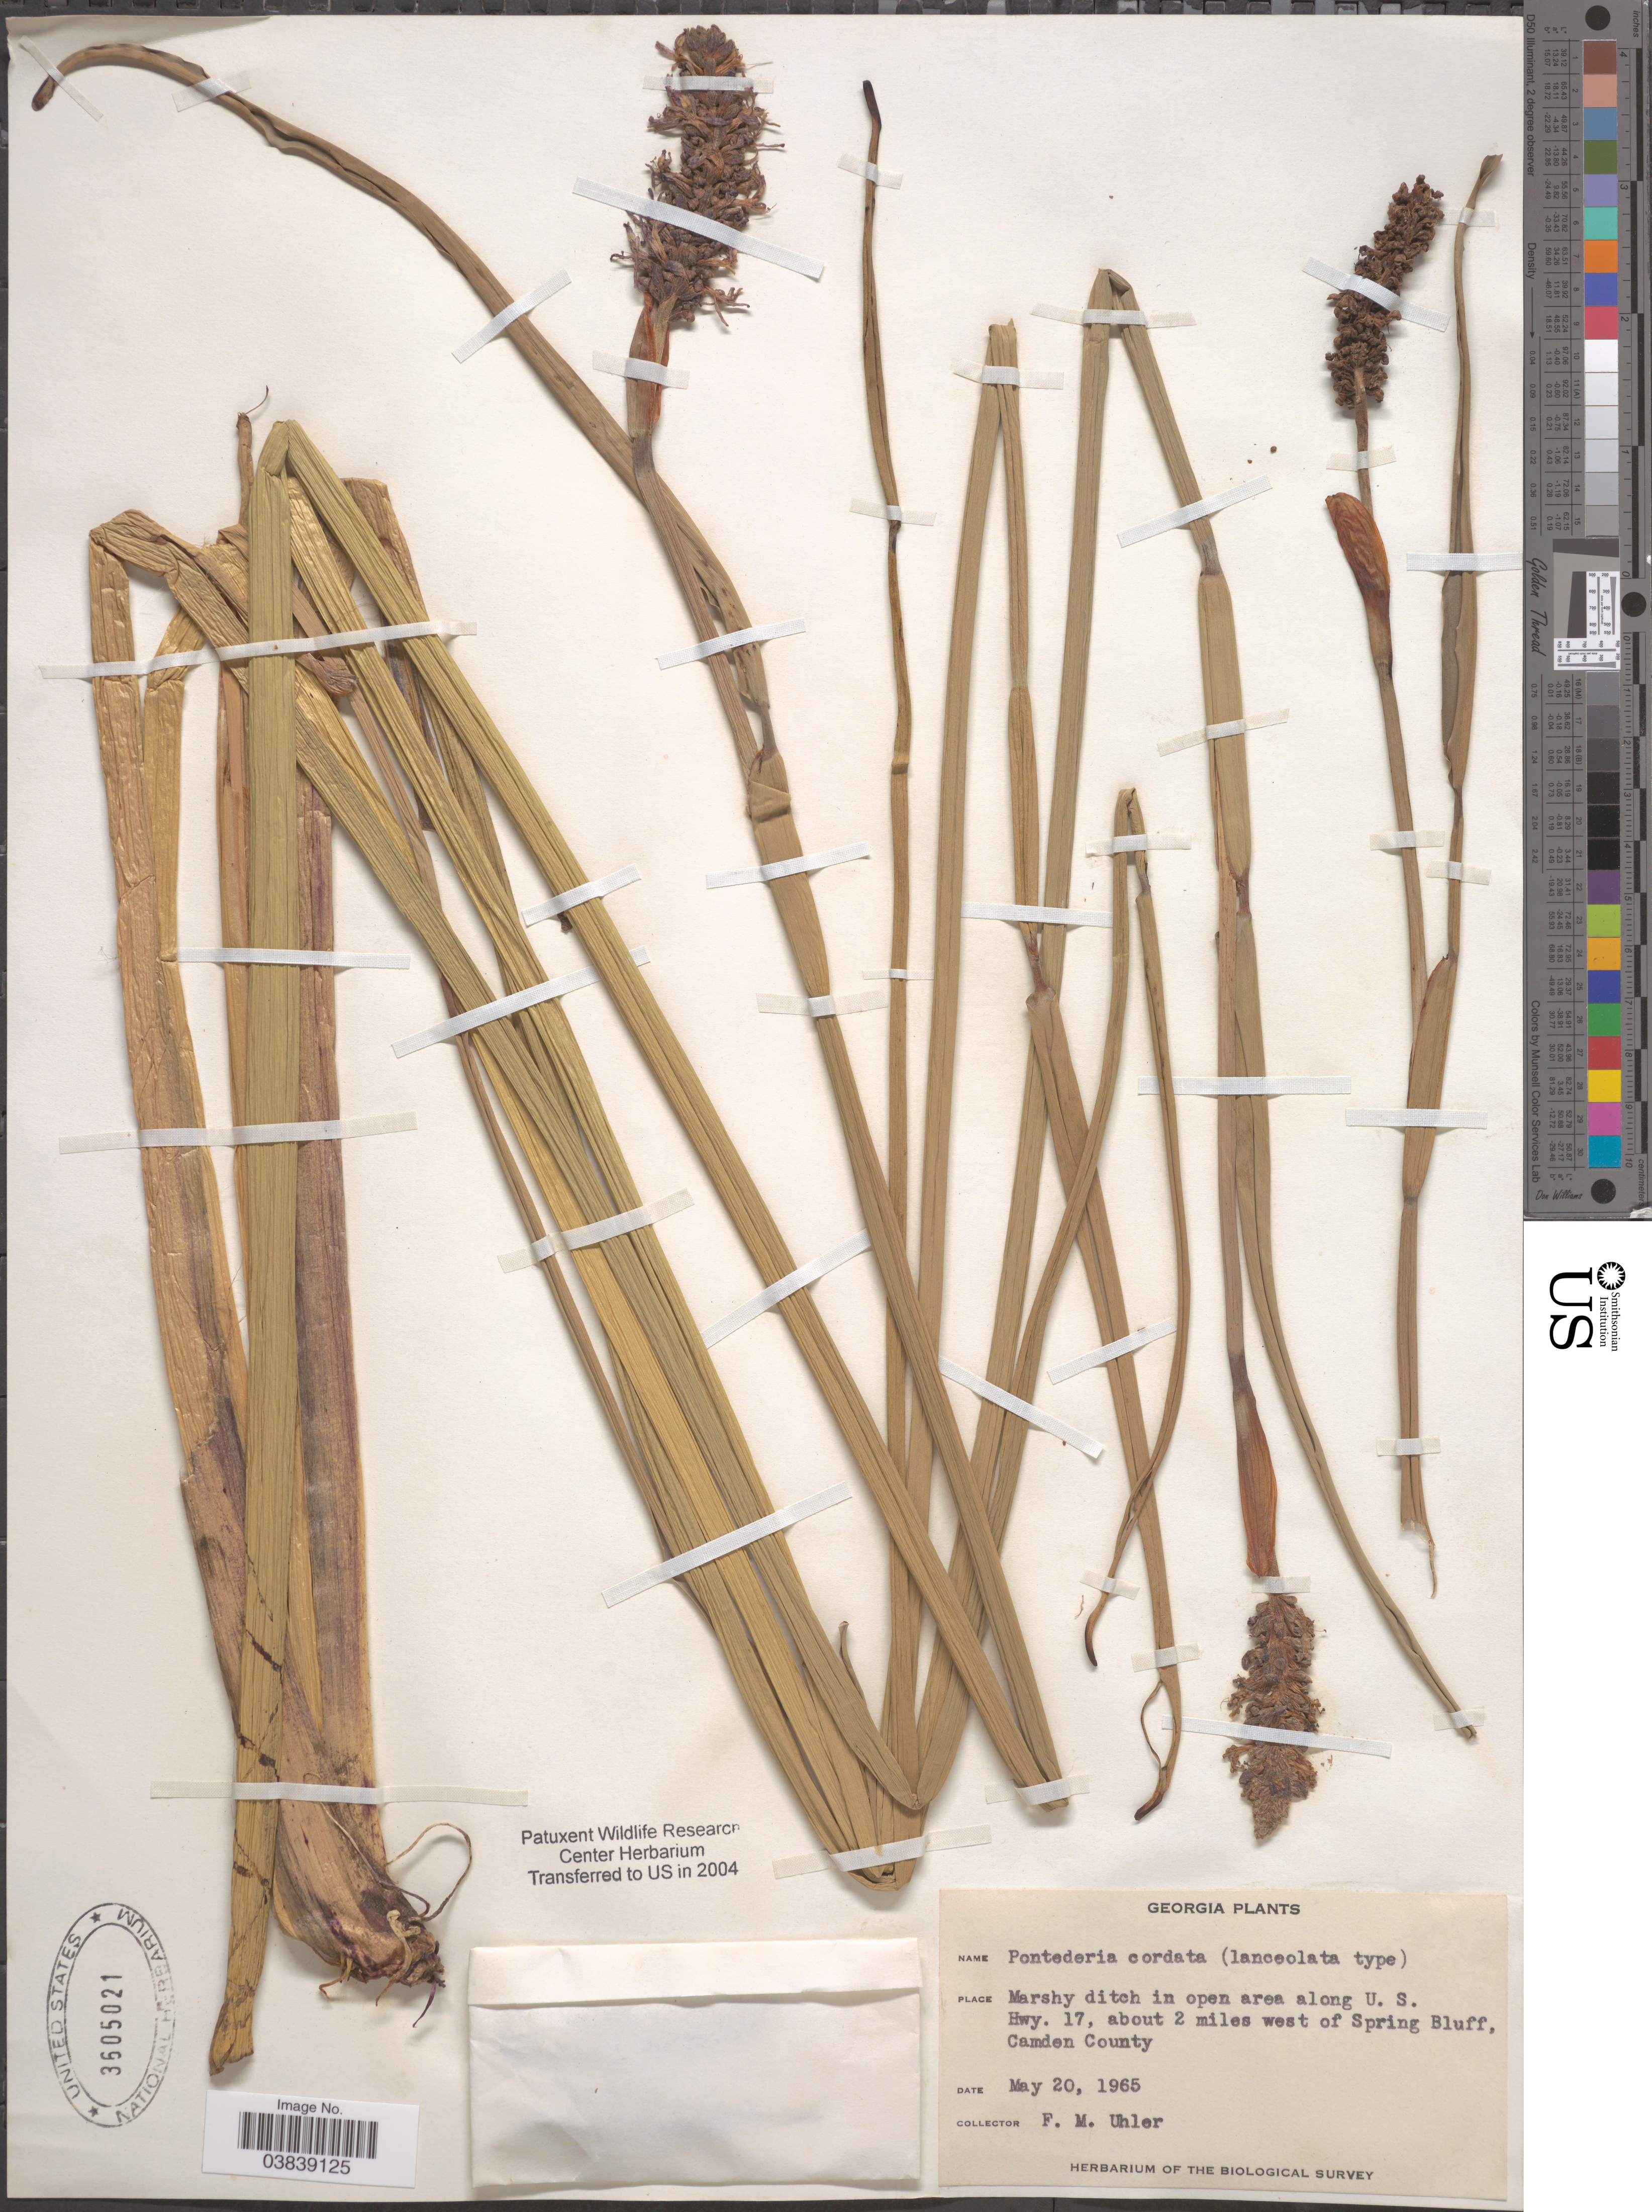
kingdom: Plantae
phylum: Tracheophyta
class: Liliopsida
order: Commelinales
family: Pontederiaceae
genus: Pontederia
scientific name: Pontederia cordata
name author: L.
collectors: F. M. Uhler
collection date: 1965-05-20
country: United States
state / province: Georgia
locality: Marshy ditch in open area along U.S. Hwy. 17, about 2 miles west of Spring Bluff, Camden County.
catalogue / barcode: US 3605021